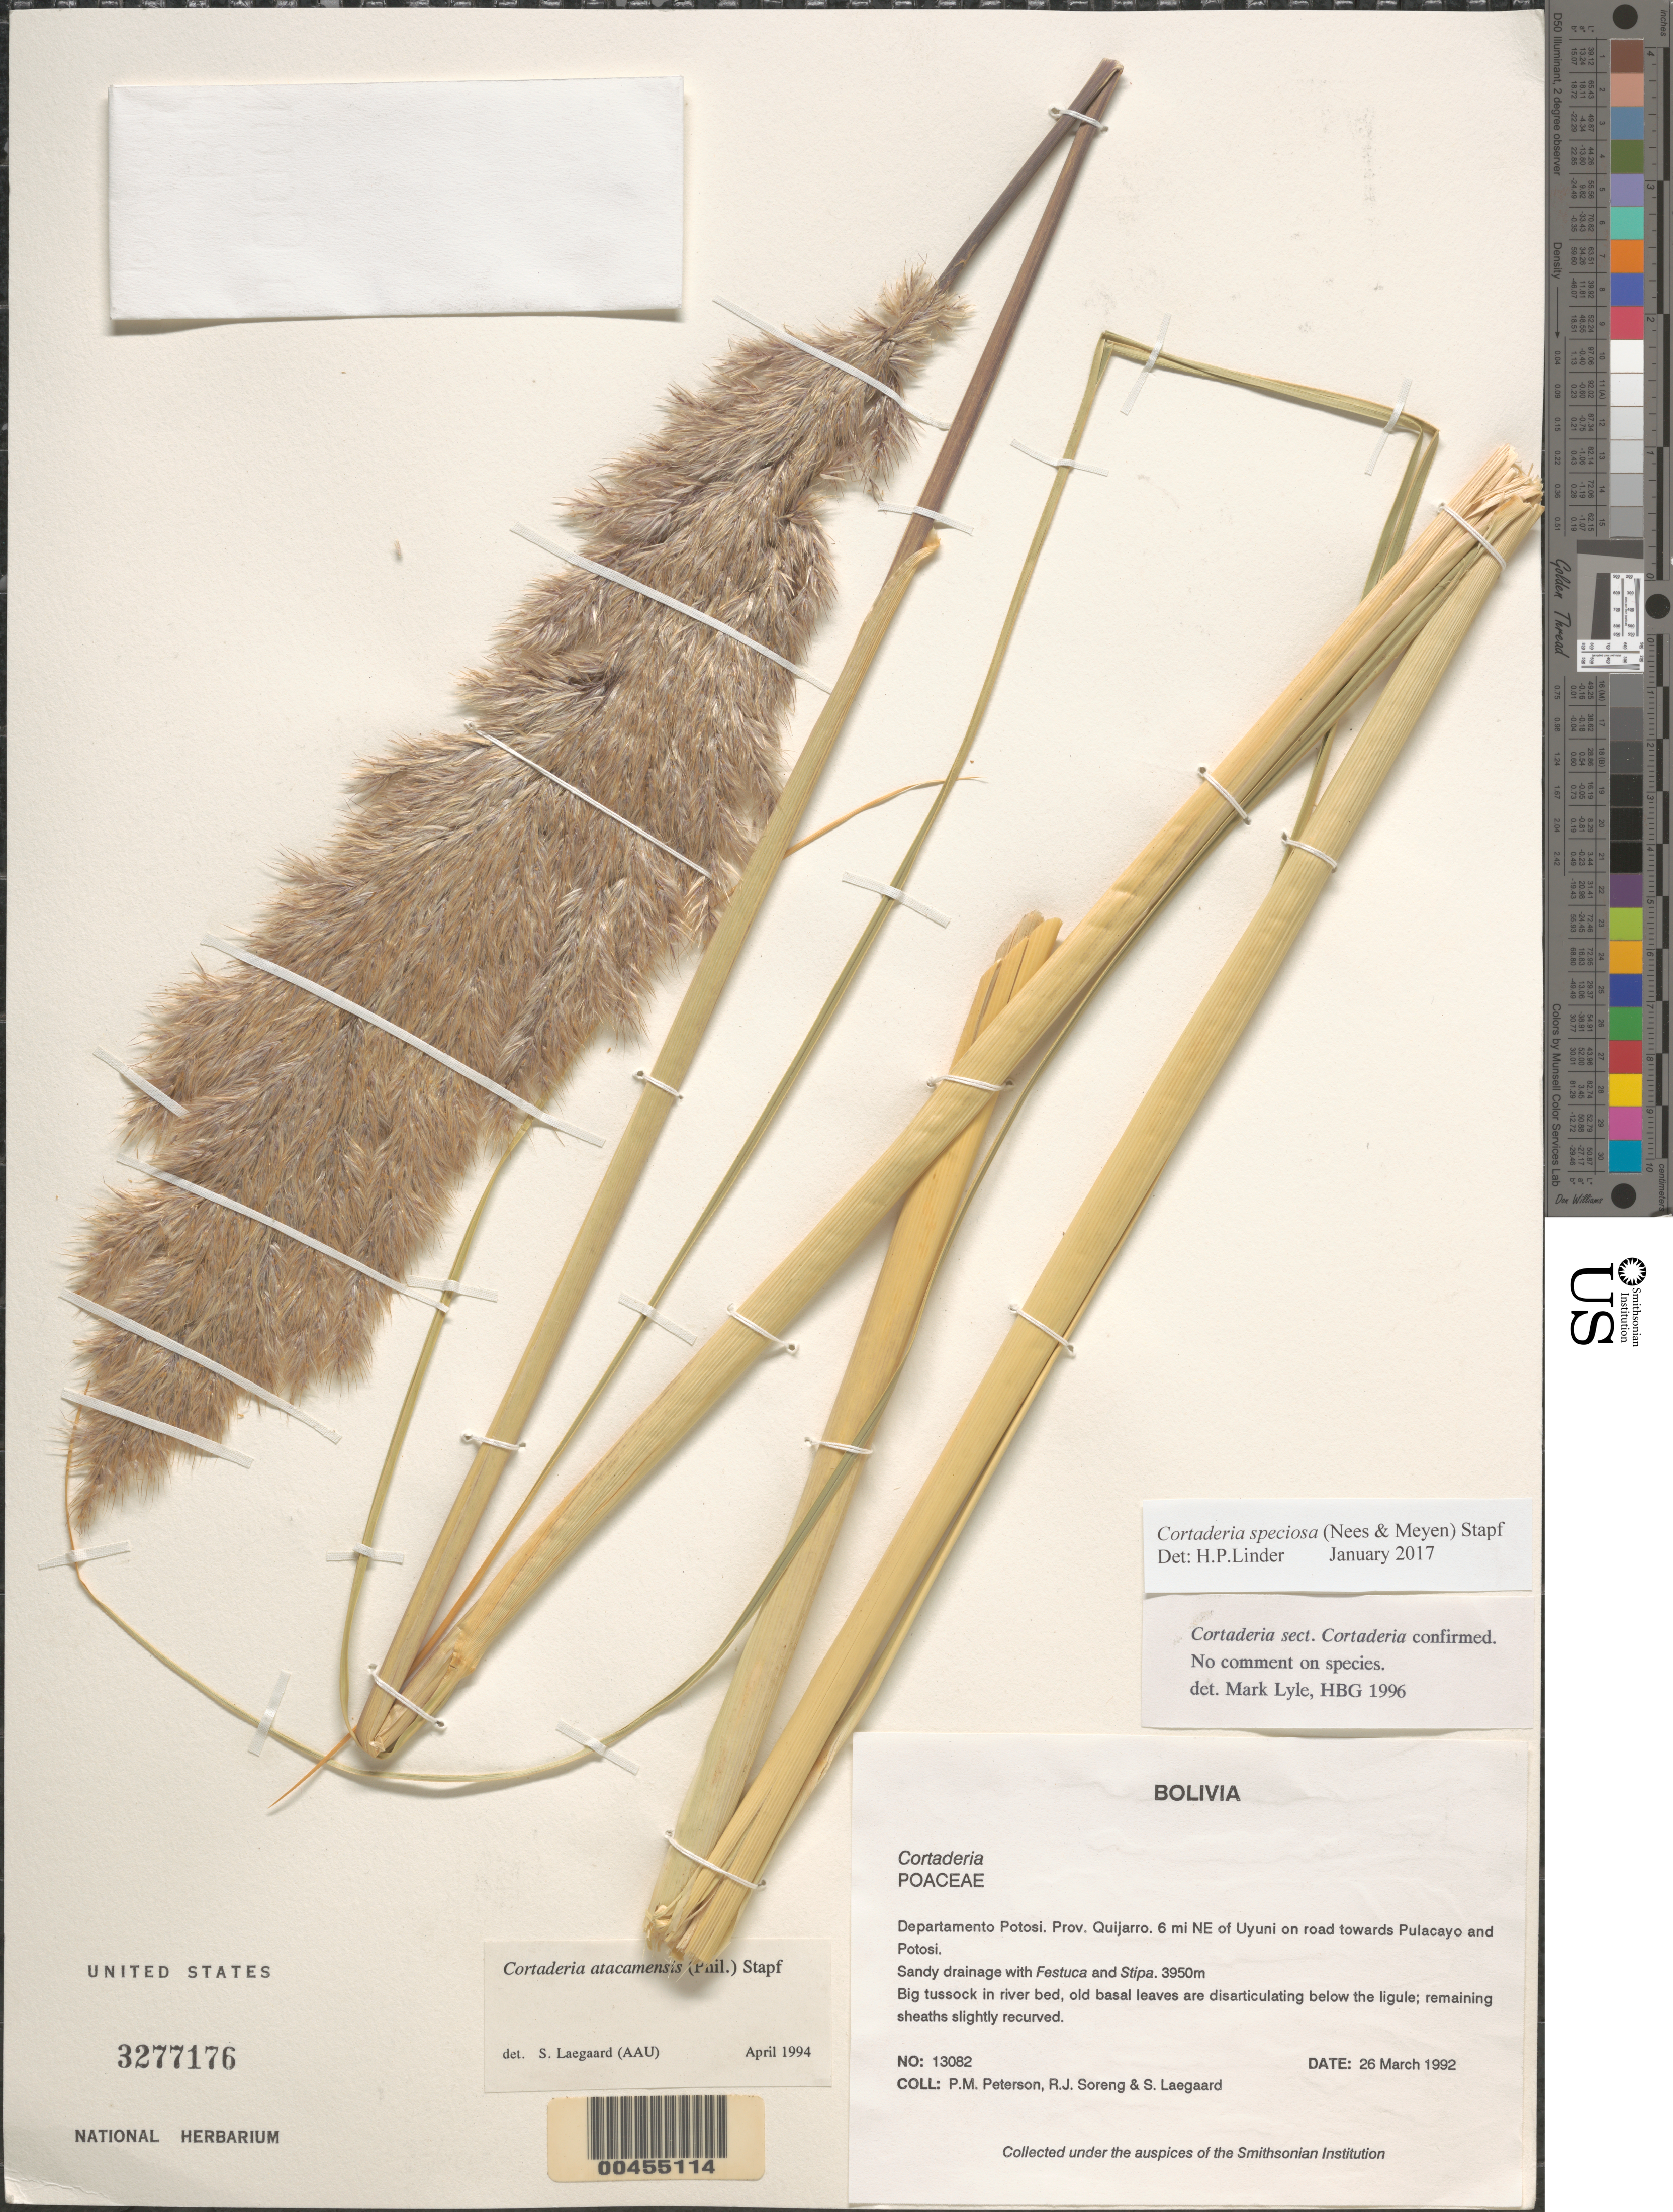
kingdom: Plantae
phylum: Tracheophyta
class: Liliopsida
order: Poales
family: Poaceae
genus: Cortaderia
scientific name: Cortaderia speciosa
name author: (Nees) Stapf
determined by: Linder, H. P.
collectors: P. M. Peterson, R. J. Soreng & S. Lægaard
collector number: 13082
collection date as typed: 26 Mar 1992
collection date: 1992-03-26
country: Bolivia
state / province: Potosí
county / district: Quijarro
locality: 6 mi NE of Uyuni on road towards Pulacayo and Potosi.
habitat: Sandy drainage with Festuca and Stipa.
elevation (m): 3950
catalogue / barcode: US 3277176